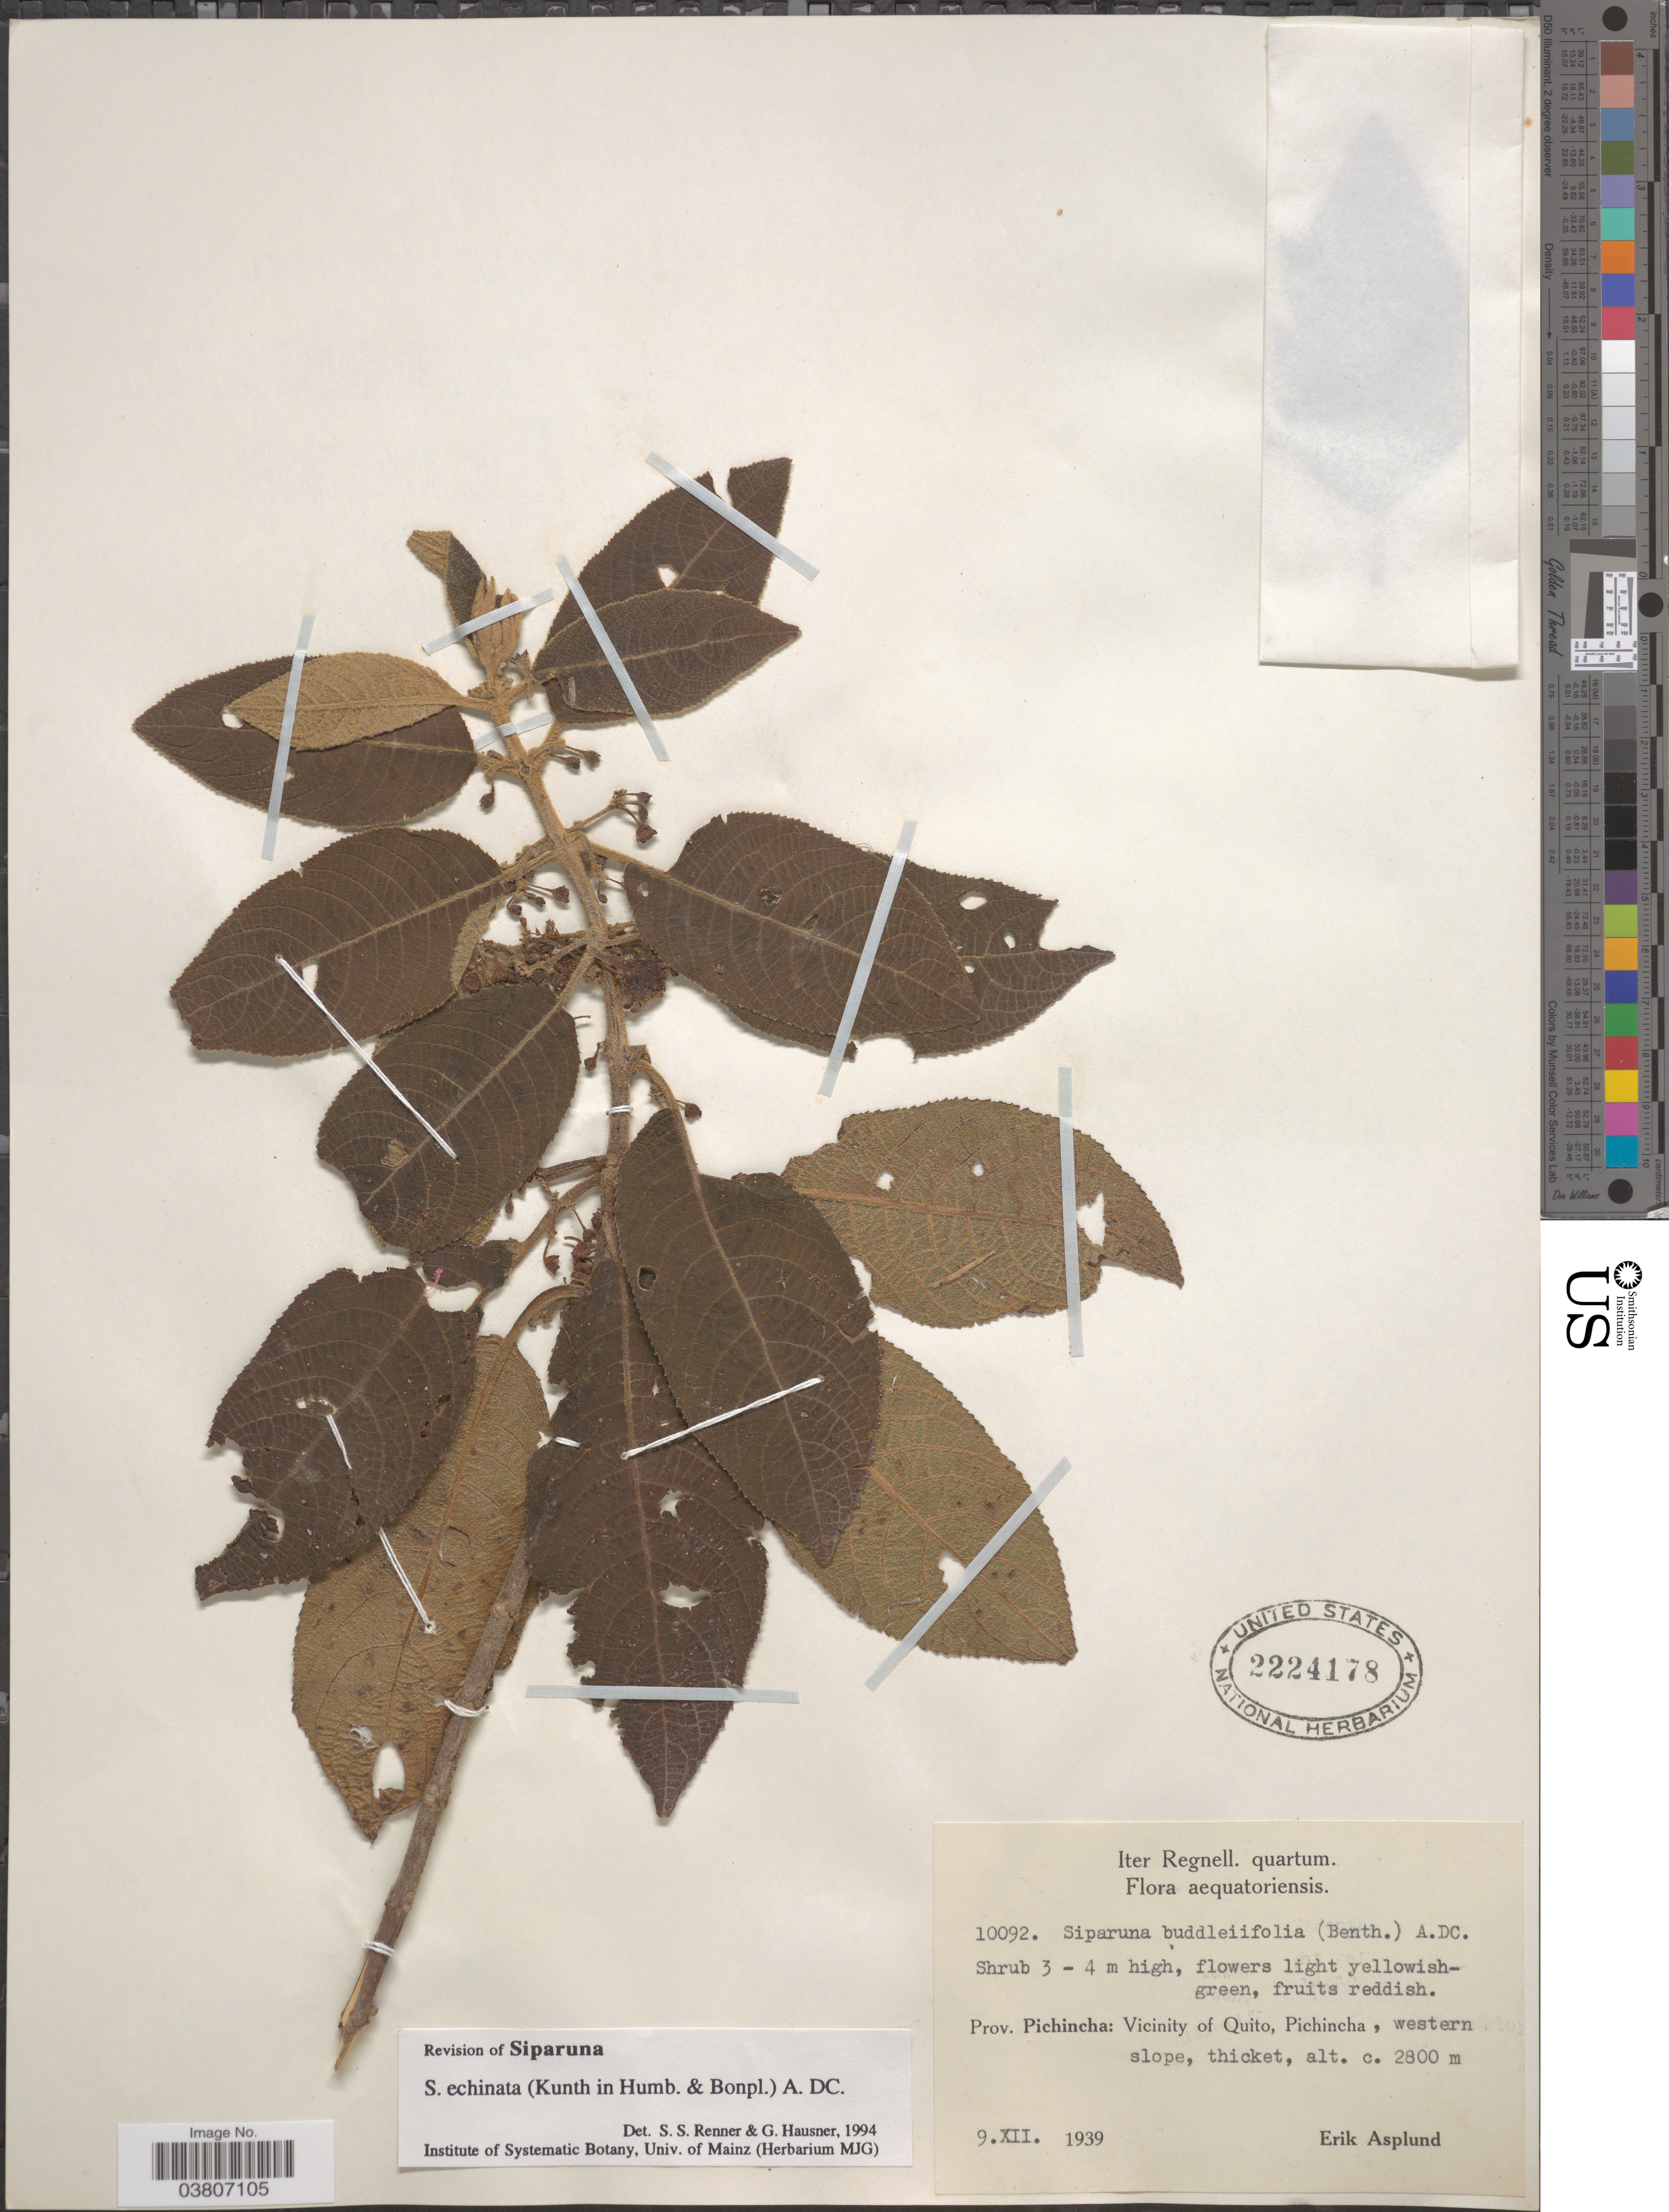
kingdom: Plantae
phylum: Tracheophyta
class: Magnoliopsida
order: Laurales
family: Siparunaceae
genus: Siparuna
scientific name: Siparuna echinata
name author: (Kunth) A. DC.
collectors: E. Asplund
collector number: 10092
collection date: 1939-12-09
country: Ecuador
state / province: Pichincha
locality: Vicinity of Quito, Pichincha, western slope, thicket.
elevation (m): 2800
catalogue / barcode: US 2224178